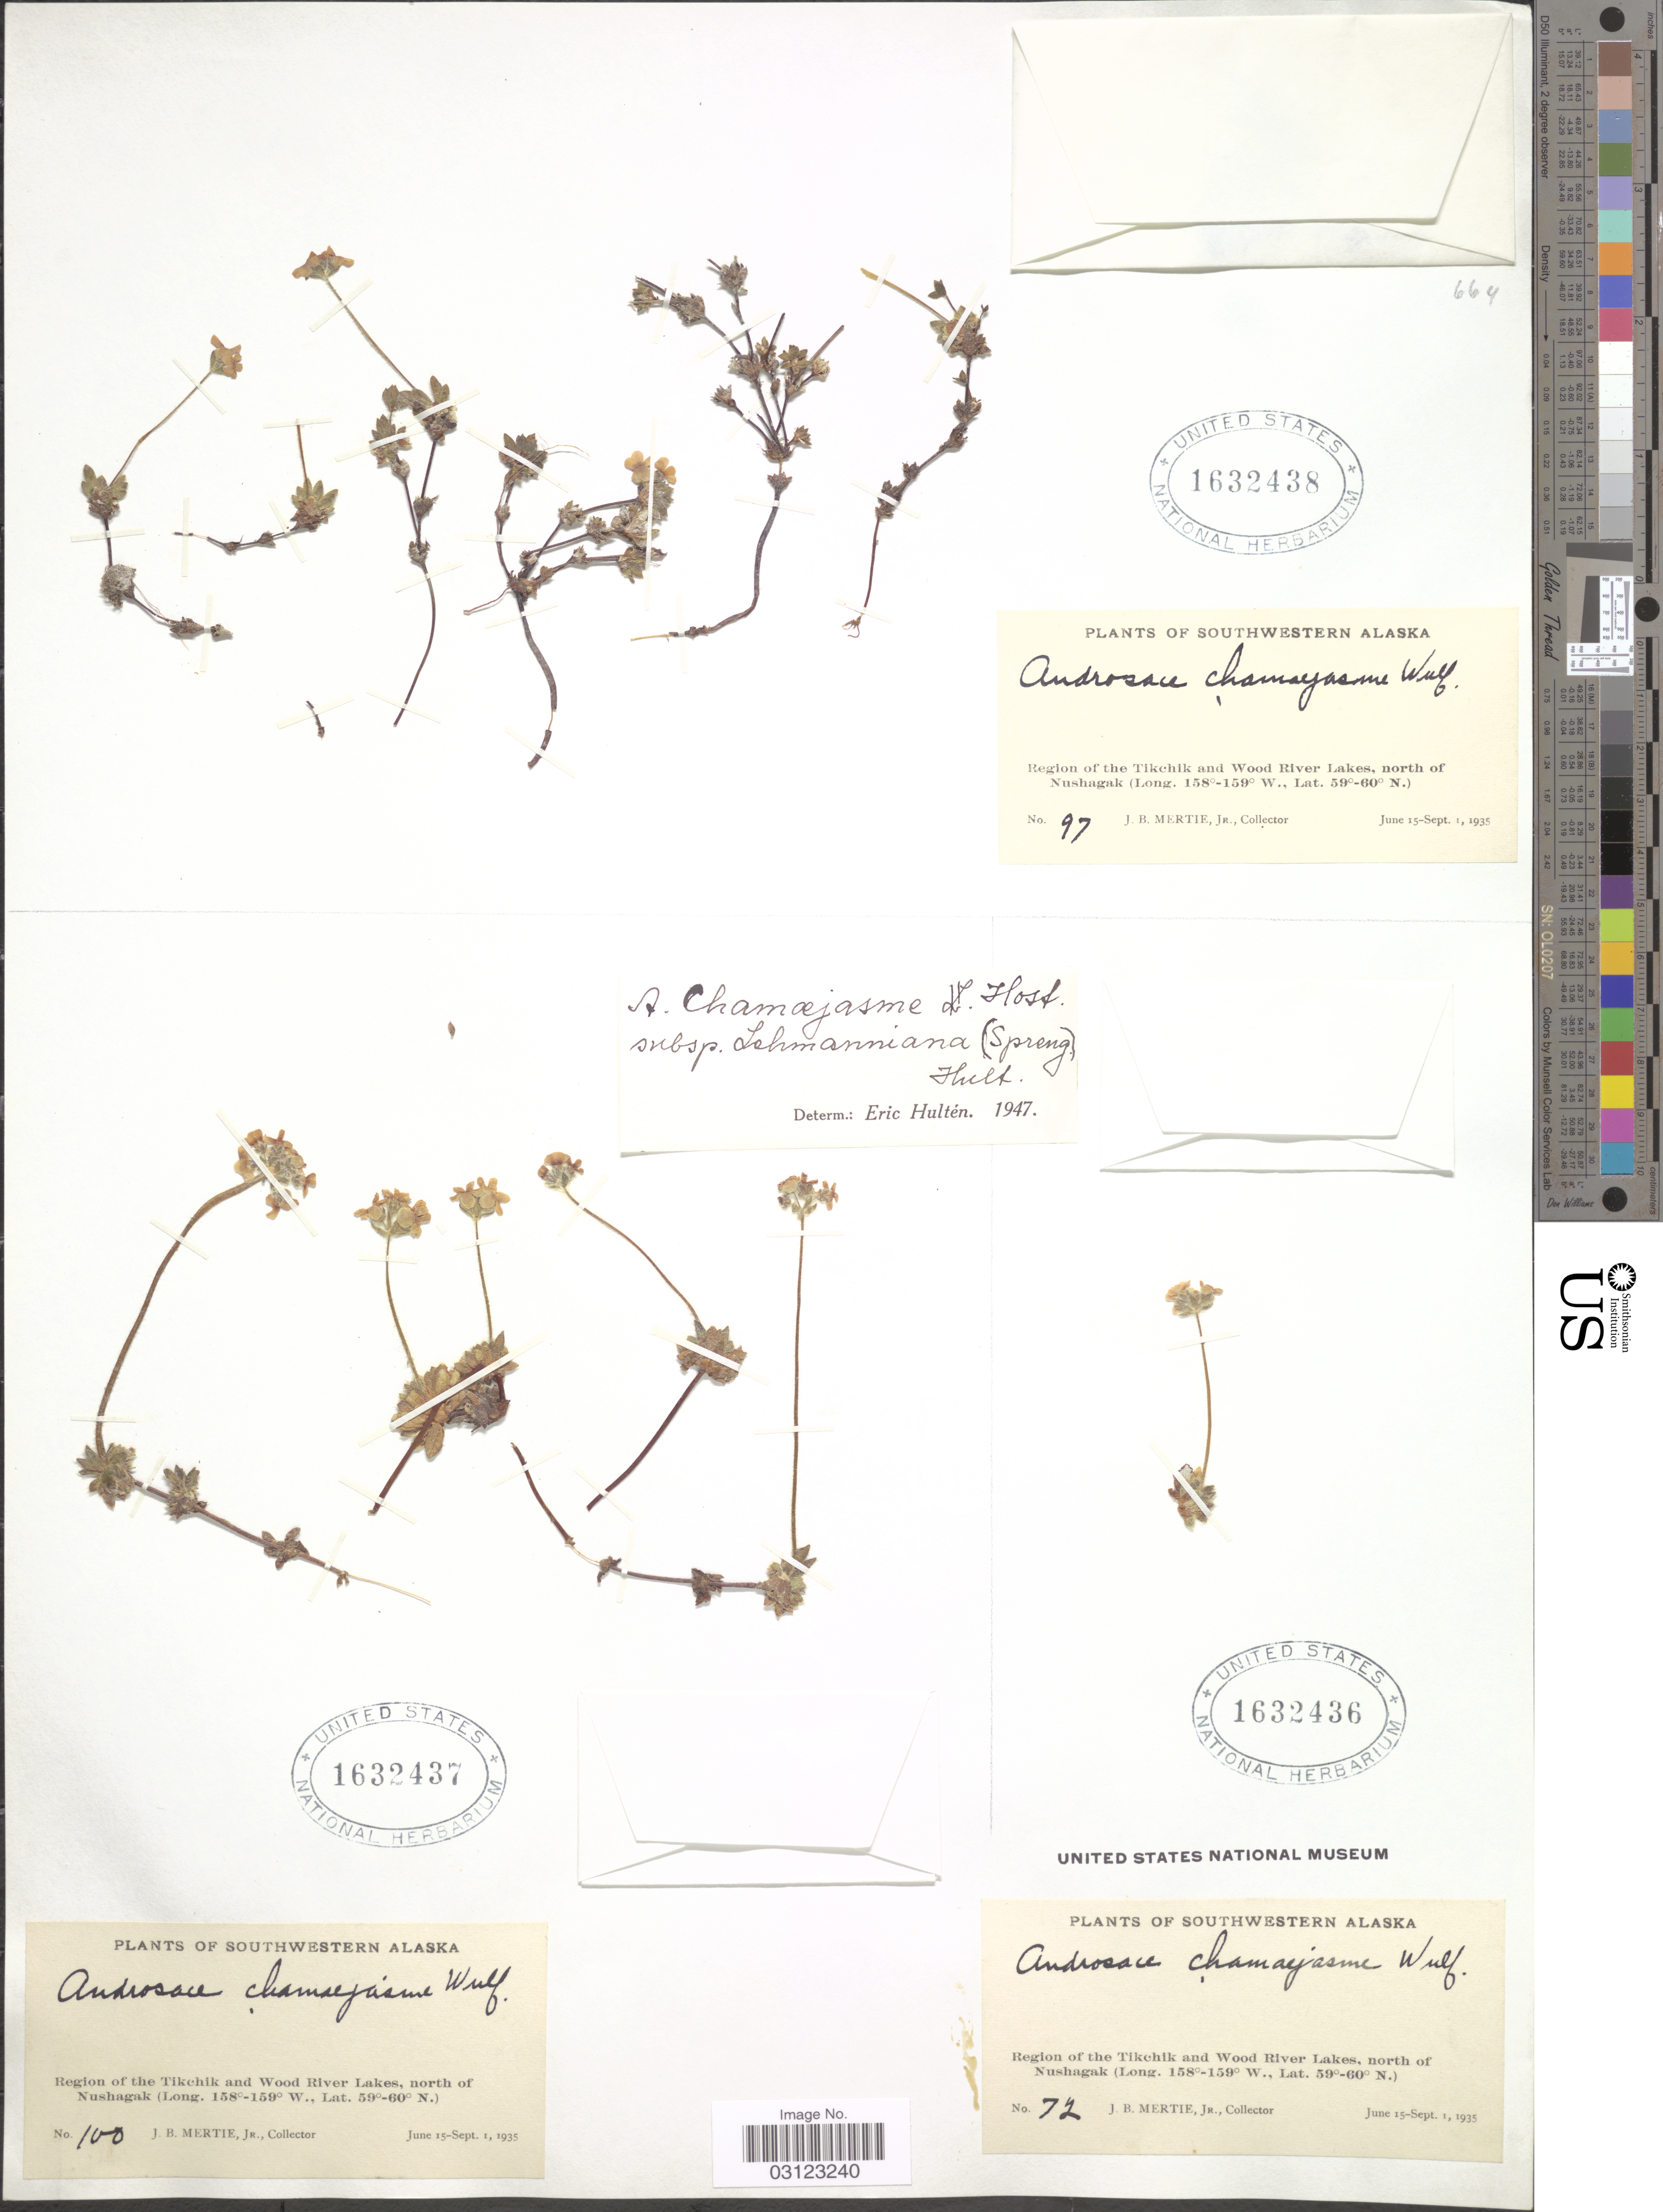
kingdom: Plantae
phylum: Tracheophyta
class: Magnoliopsida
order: Ericales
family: Primulaceae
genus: Androsace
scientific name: Androsace chamaejasme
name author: Wulfen ex Host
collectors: J. Mertie Jr.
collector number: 97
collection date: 1935-06-15/1935-09-01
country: United States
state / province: Alaska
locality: Southwestern Alaska. Region of the Tikchik and Wood River Lakes, north of Nushagak.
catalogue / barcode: US 1632438